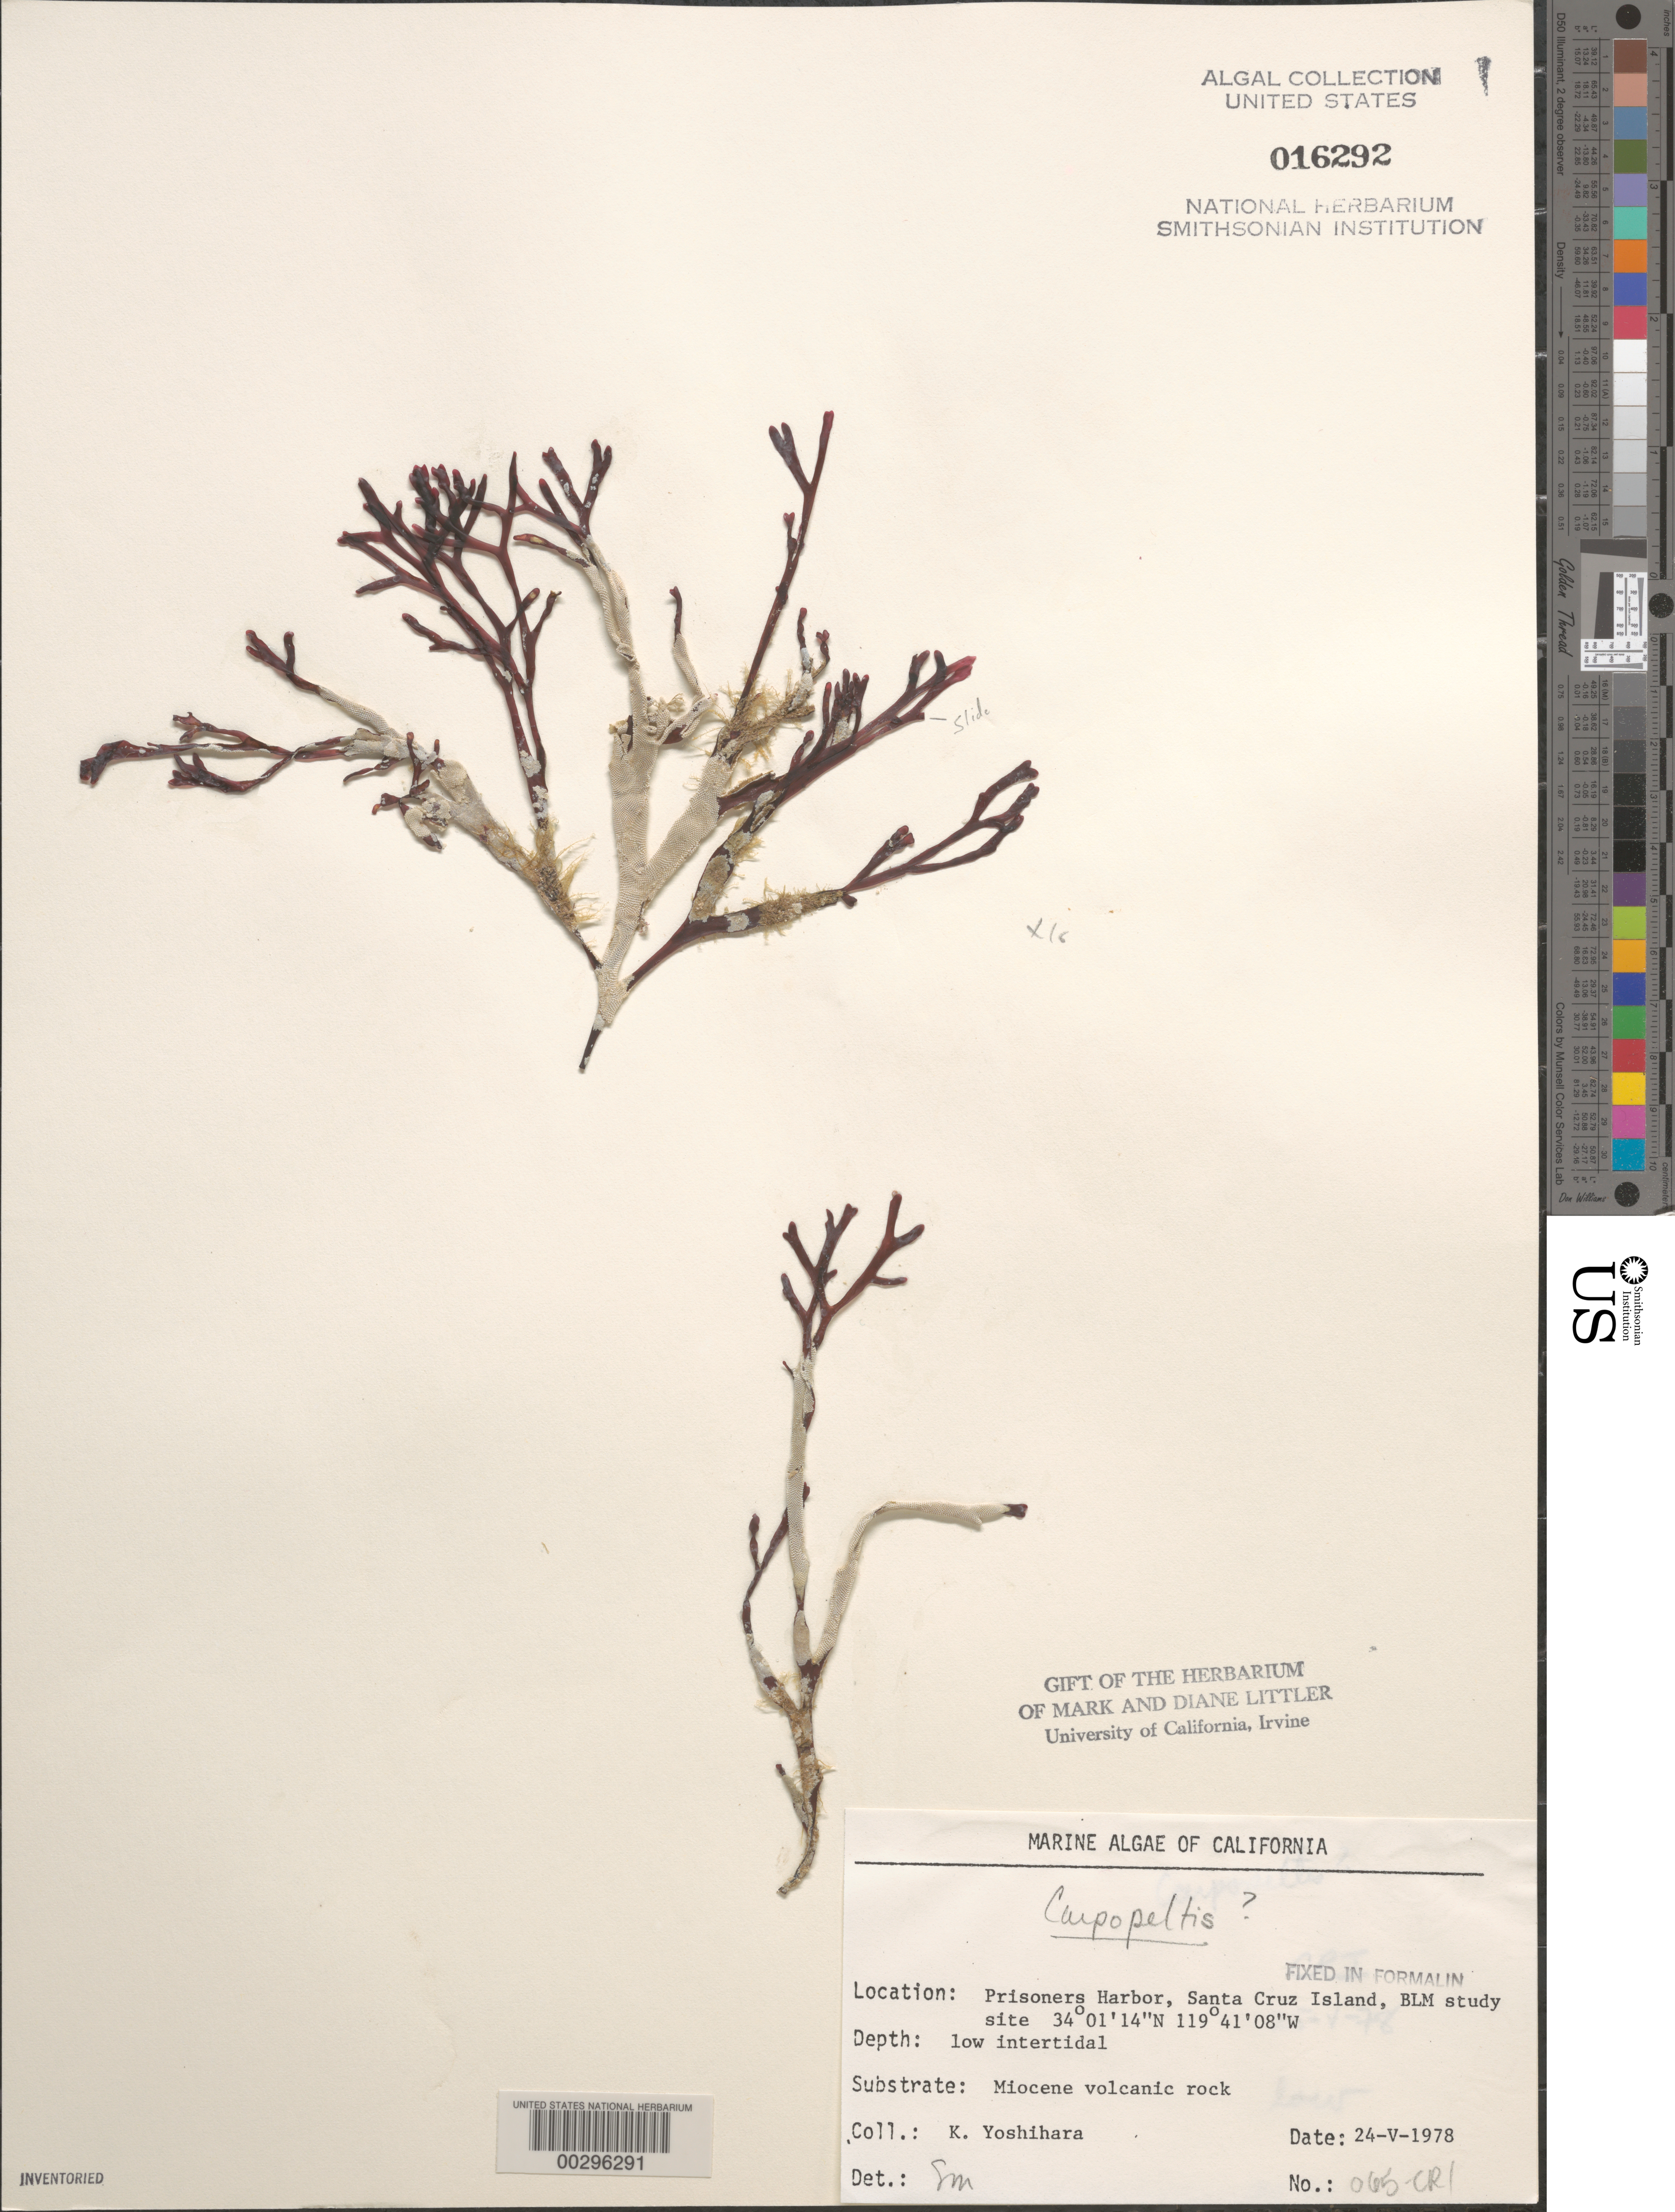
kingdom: Plantae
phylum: Rhodophyta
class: Florideophyceae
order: Halymeniales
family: Halymeniaceae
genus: Carpopeltis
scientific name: Carpopeltis sp.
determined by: Murray, S. N.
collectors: K. Yoshihara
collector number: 065-cri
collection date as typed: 24 May 1978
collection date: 1978-05-24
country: United States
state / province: California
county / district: Santa Barbara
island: Santa Cruz Island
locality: Prisoners Harbor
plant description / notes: BLM-SOCALBIGHT Rocky Intertidal Survey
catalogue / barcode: US 16292